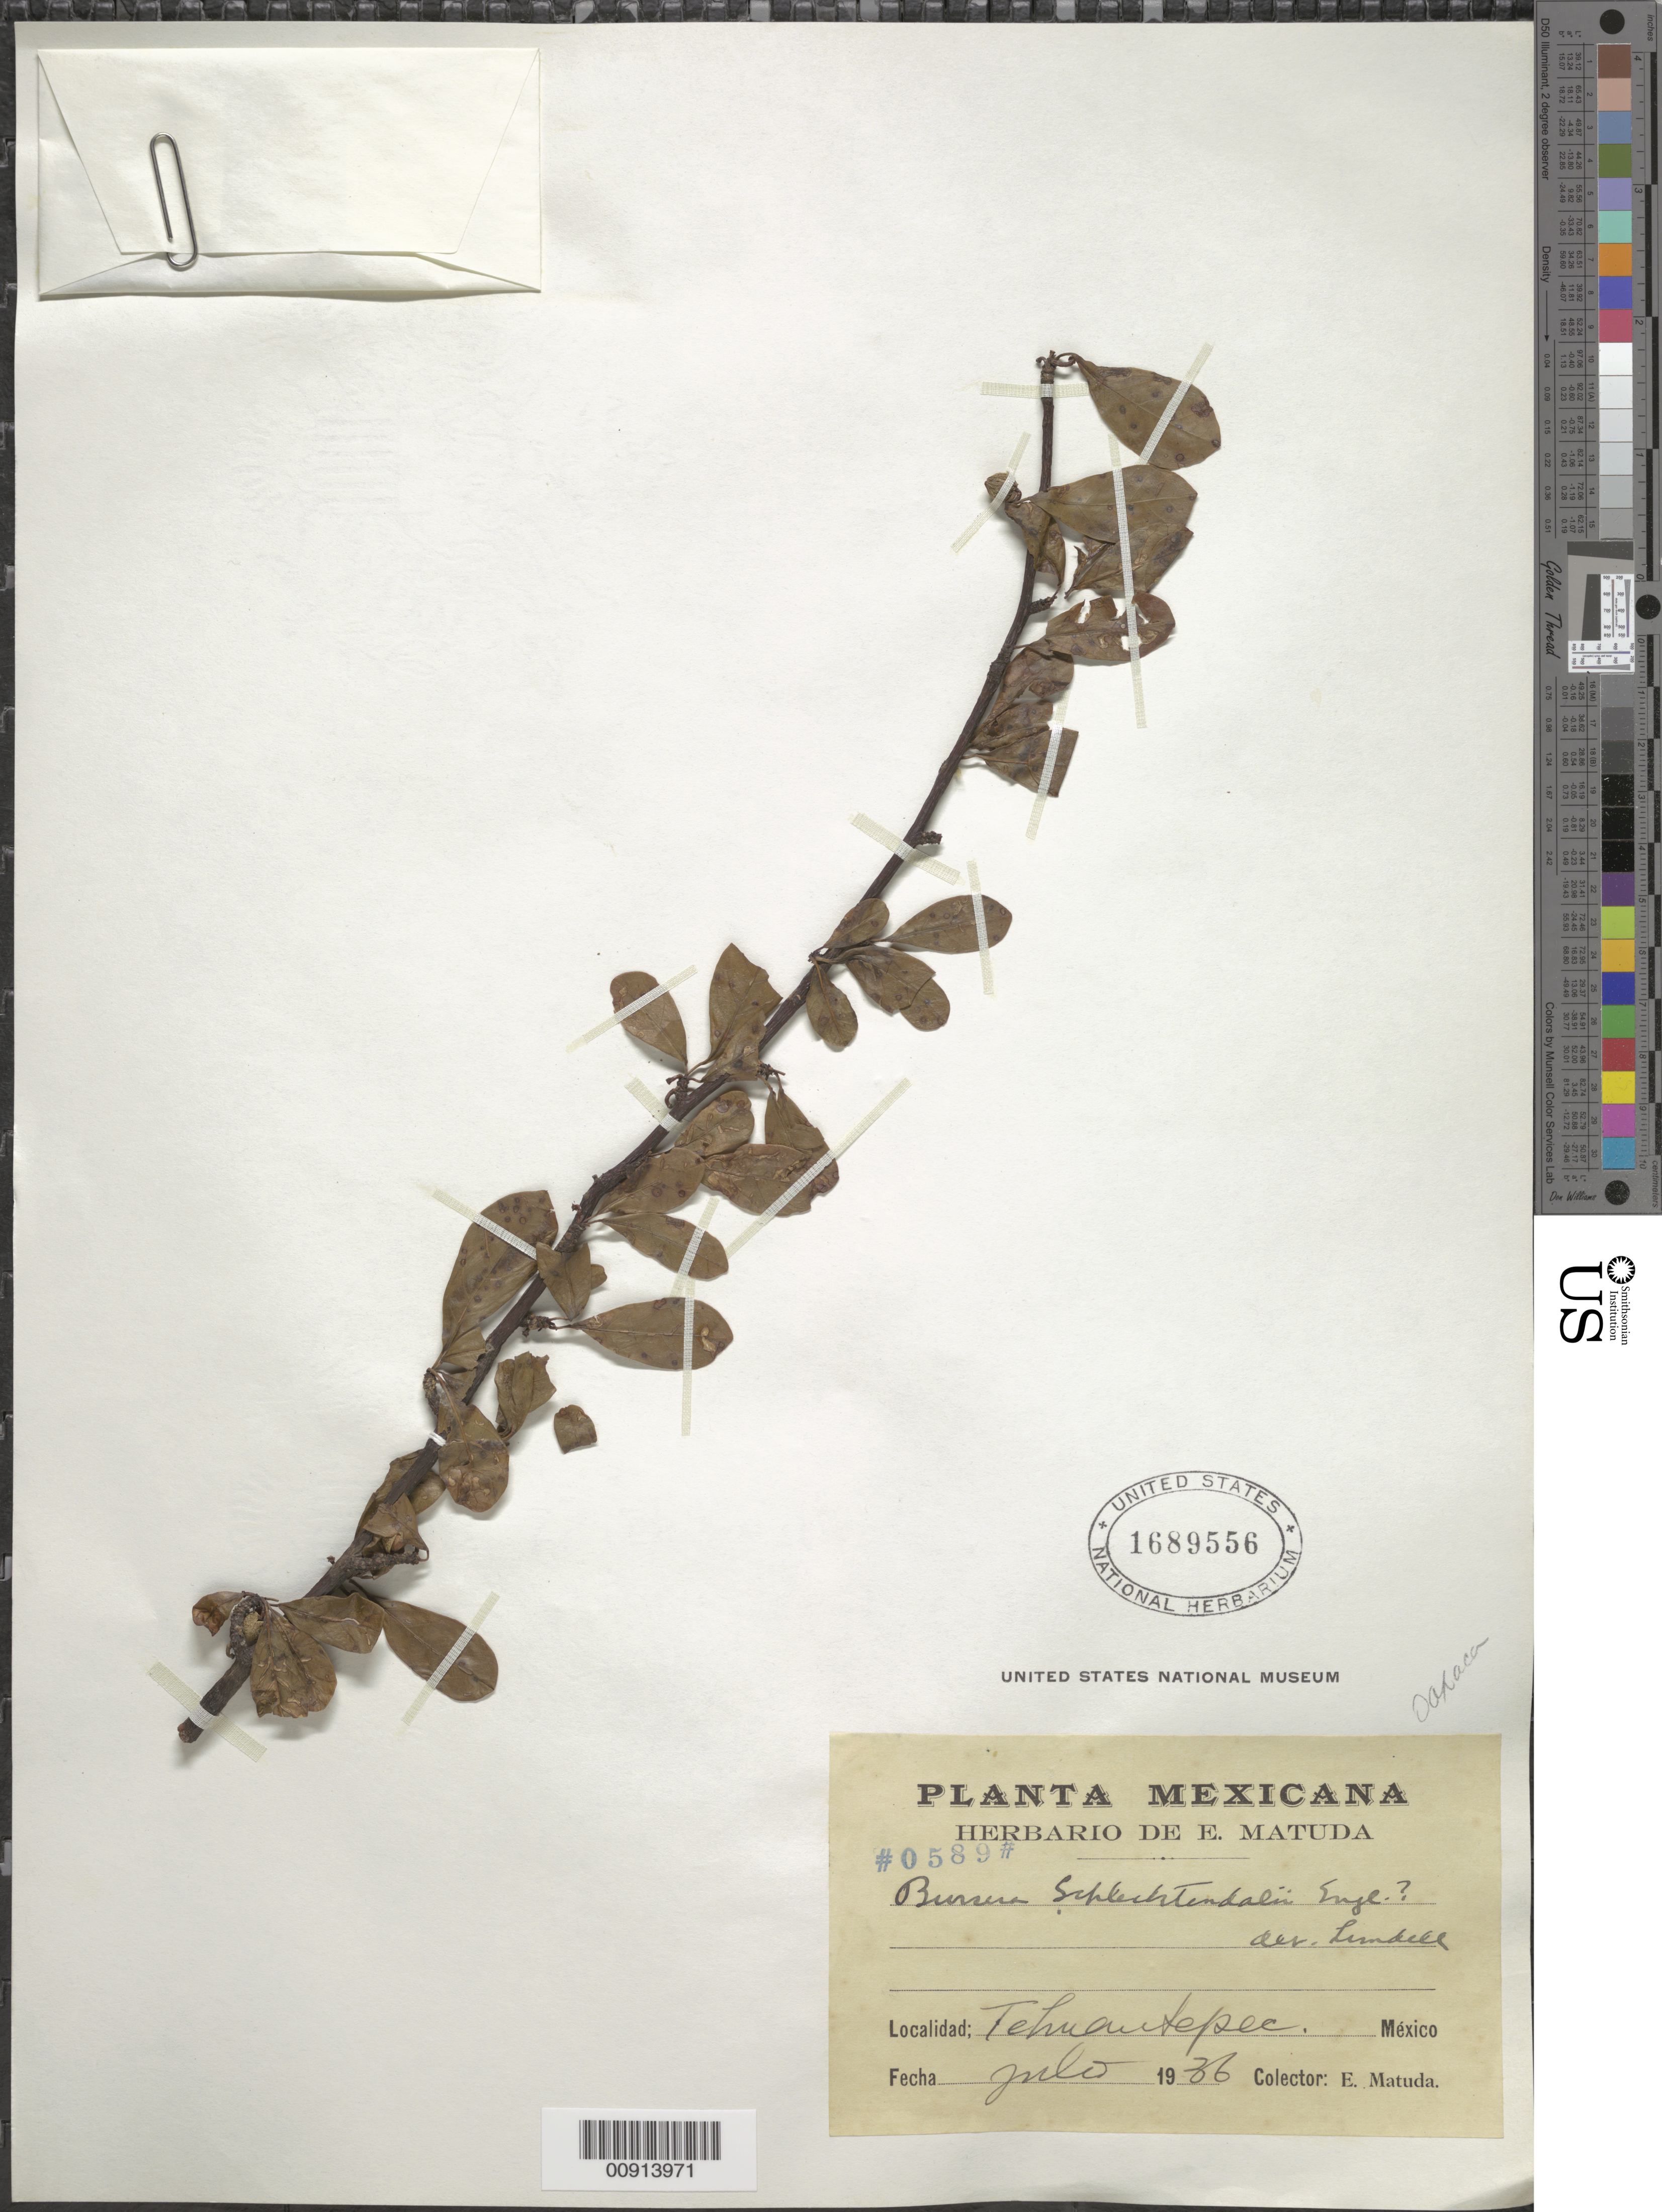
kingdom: Plantae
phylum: Tracheophyta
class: Magnoliopsida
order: Sapindales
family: Burseraceae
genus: Bursera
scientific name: Bursera schlechtendalii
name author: Engl.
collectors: E. Matuda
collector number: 0589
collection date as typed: Jul 1986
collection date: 1986-07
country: Mexico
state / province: Oaxaca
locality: Tehuantepec.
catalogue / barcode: US 1689556